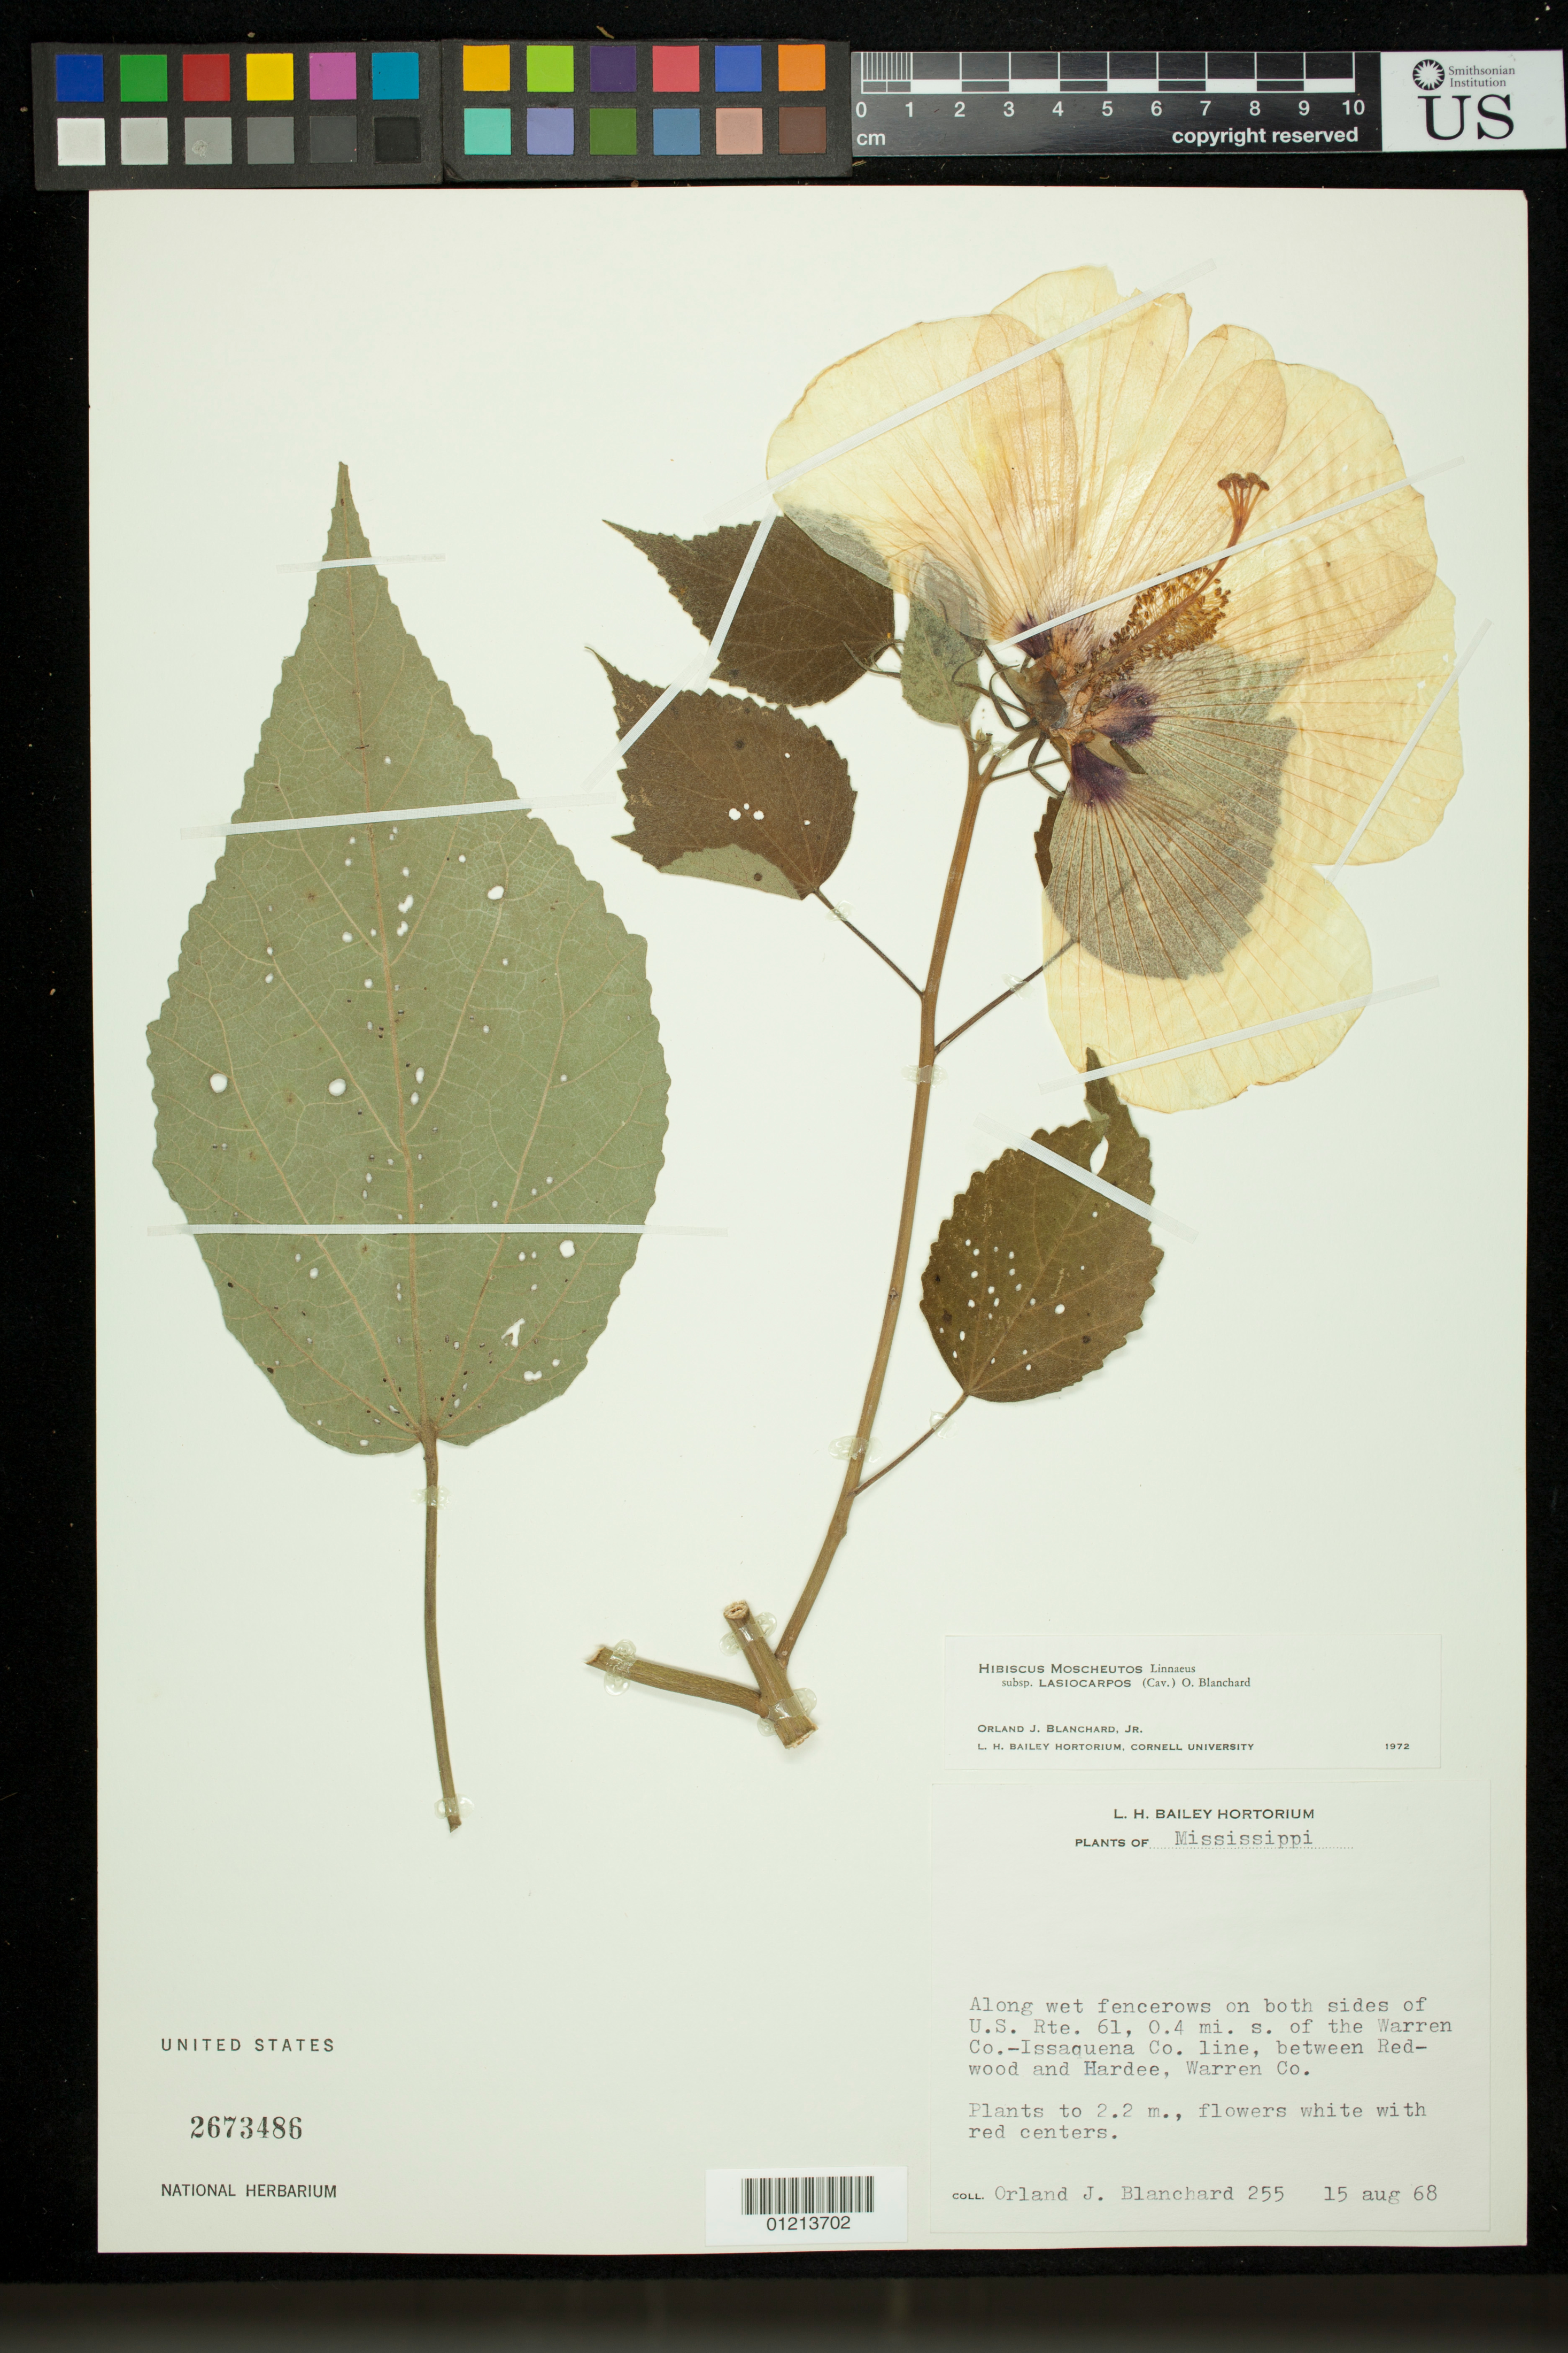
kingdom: Plantae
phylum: Tracheophyta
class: Magnoliopsida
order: Malvales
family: Malvaceae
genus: Hibiscus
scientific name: Hibiscus moscheutos subsp. lasiocarpos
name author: (Cav.) O.J. Blanch.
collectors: O. J. Blanchard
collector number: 255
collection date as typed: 15 Aug 1968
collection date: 1968-08-15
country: United States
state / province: Mississippi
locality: Along wet fencerows on both sides of U.S. Rte. 61, 0.4 mi. s. of the Warren Co.--Issaquena Co. line, between Redwood and Hardee, Warren Co.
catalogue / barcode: US 2673486